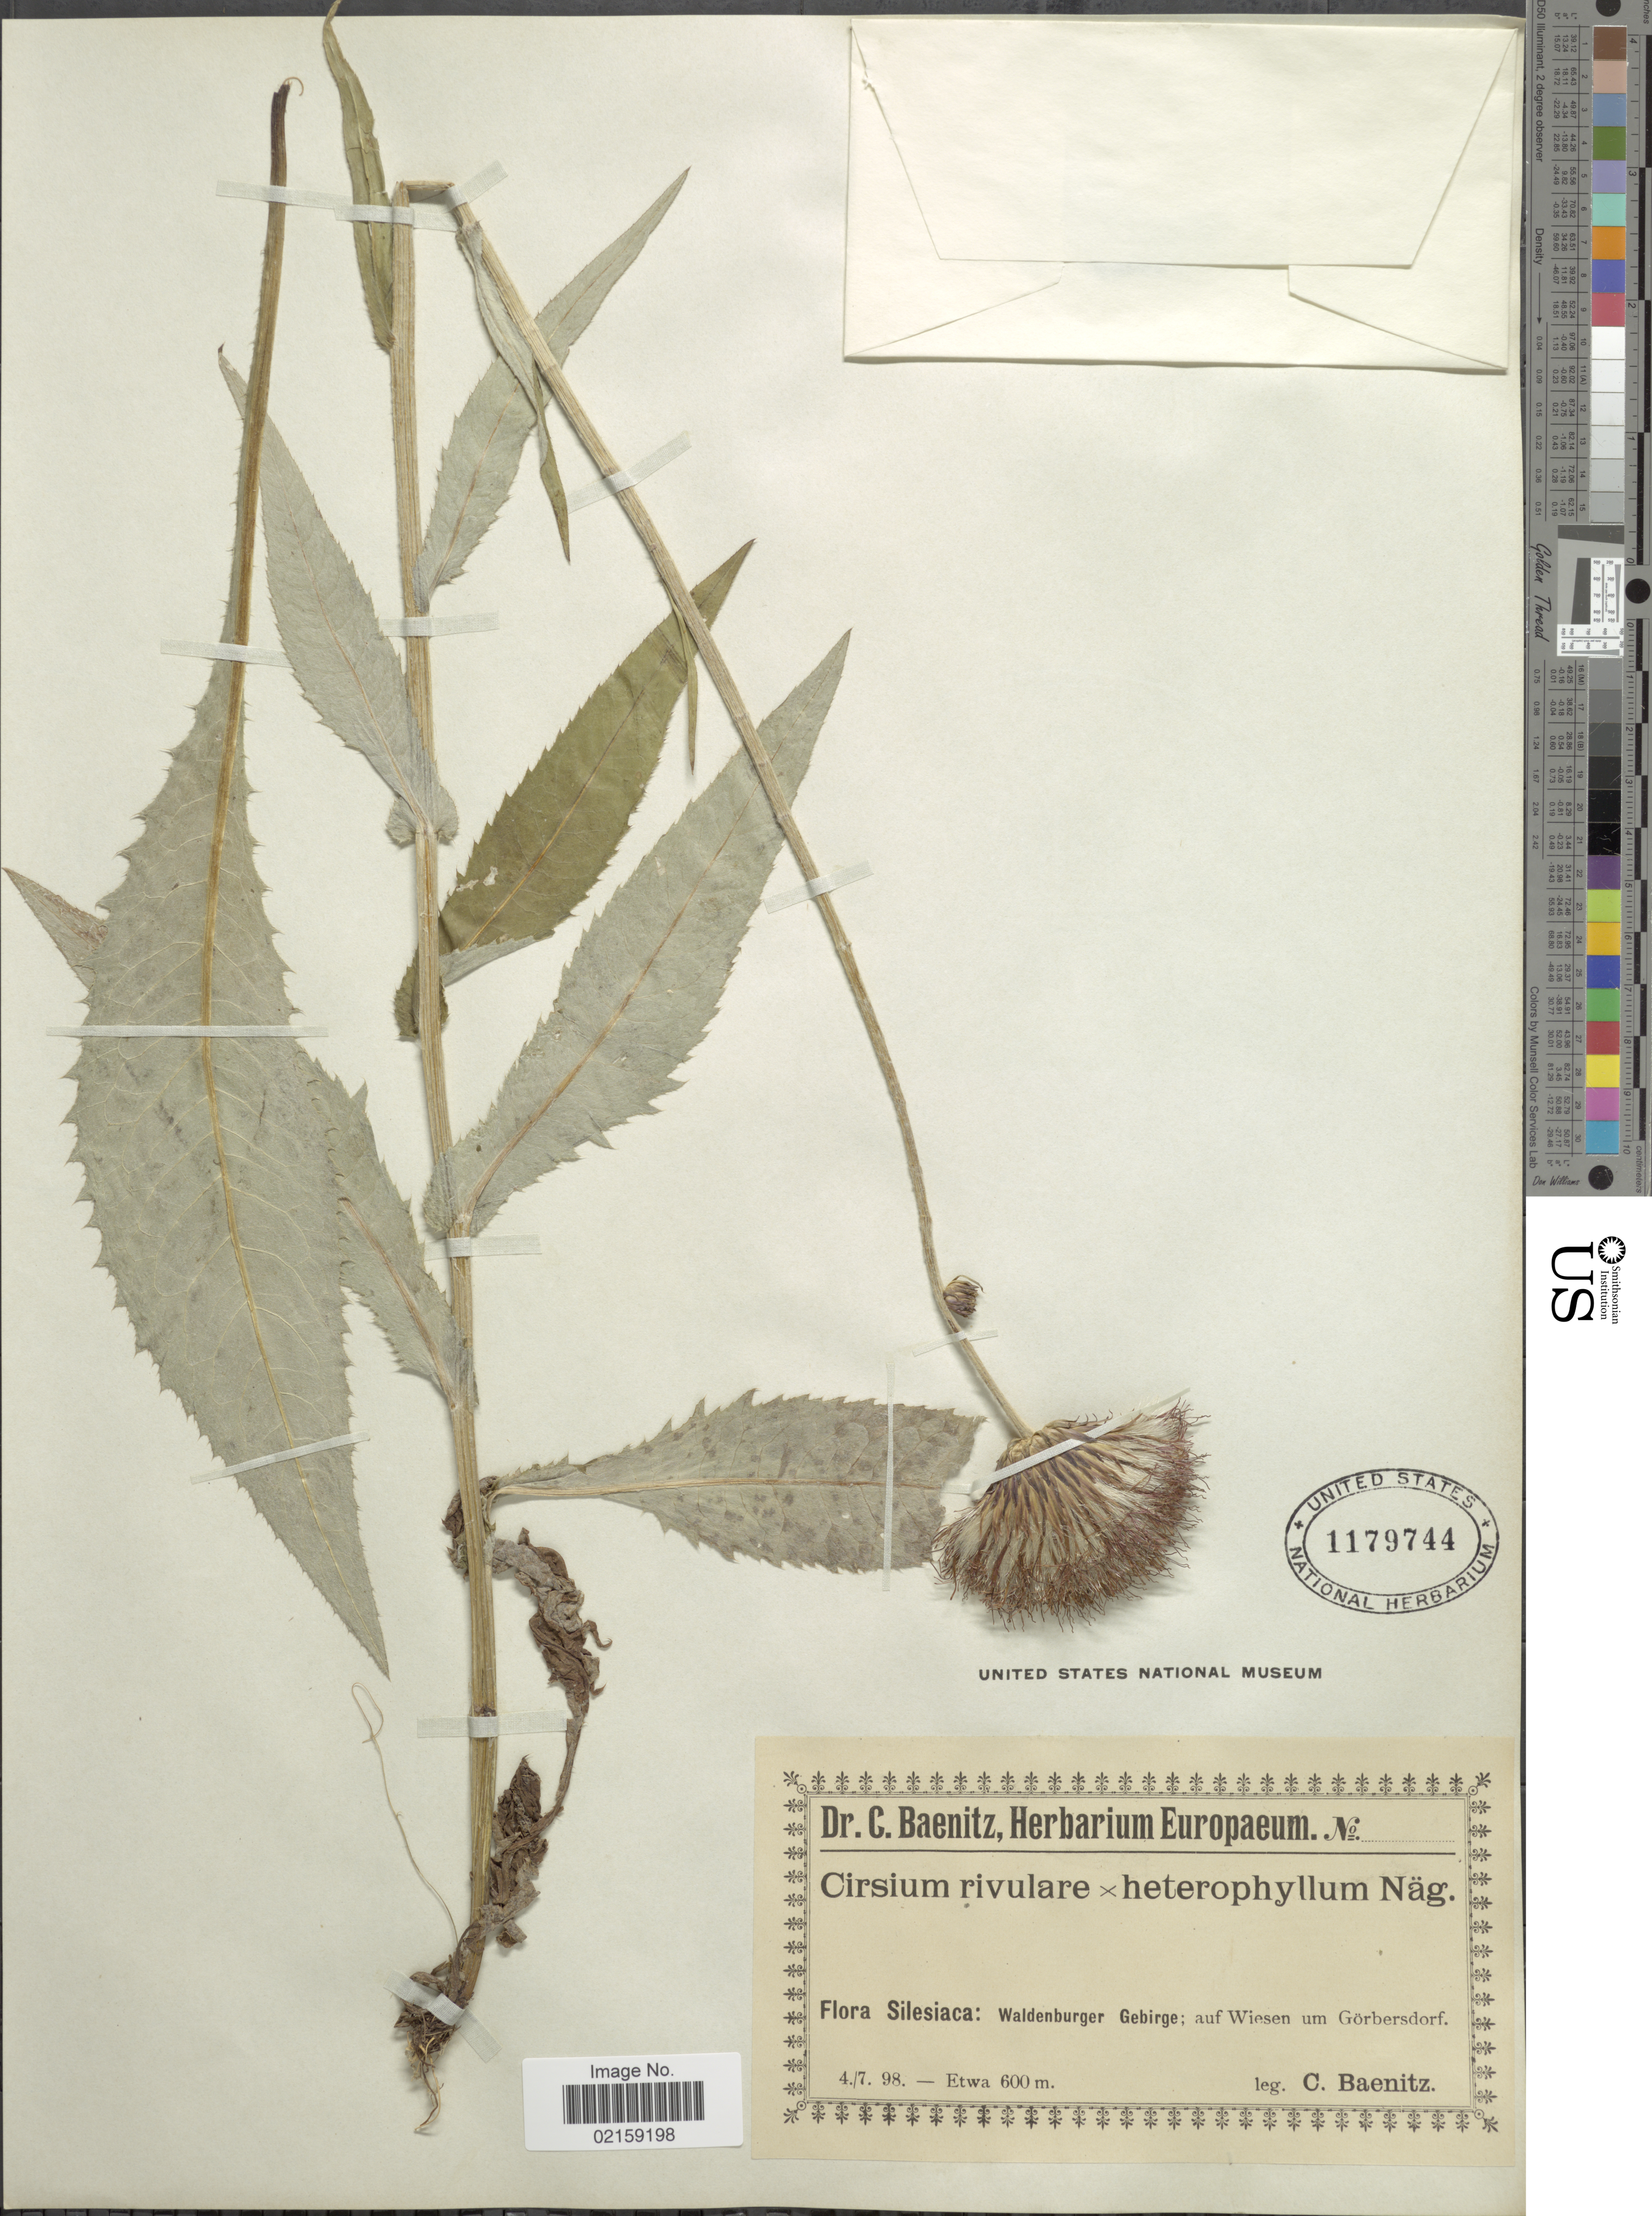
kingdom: Plantae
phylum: Tracheophyta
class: Magnoliopsida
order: Asterales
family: Asteraceae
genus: Cirsium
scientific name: Cirsium rivulare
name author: (Jacq.) All.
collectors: C. G. Baenitz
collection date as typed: Transcribed d/m/y: 4/7/98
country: Germany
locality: Waldenburger Gebirge; auf Wiesen um Gorbersdorf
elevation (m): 600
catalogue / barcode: US 1179744